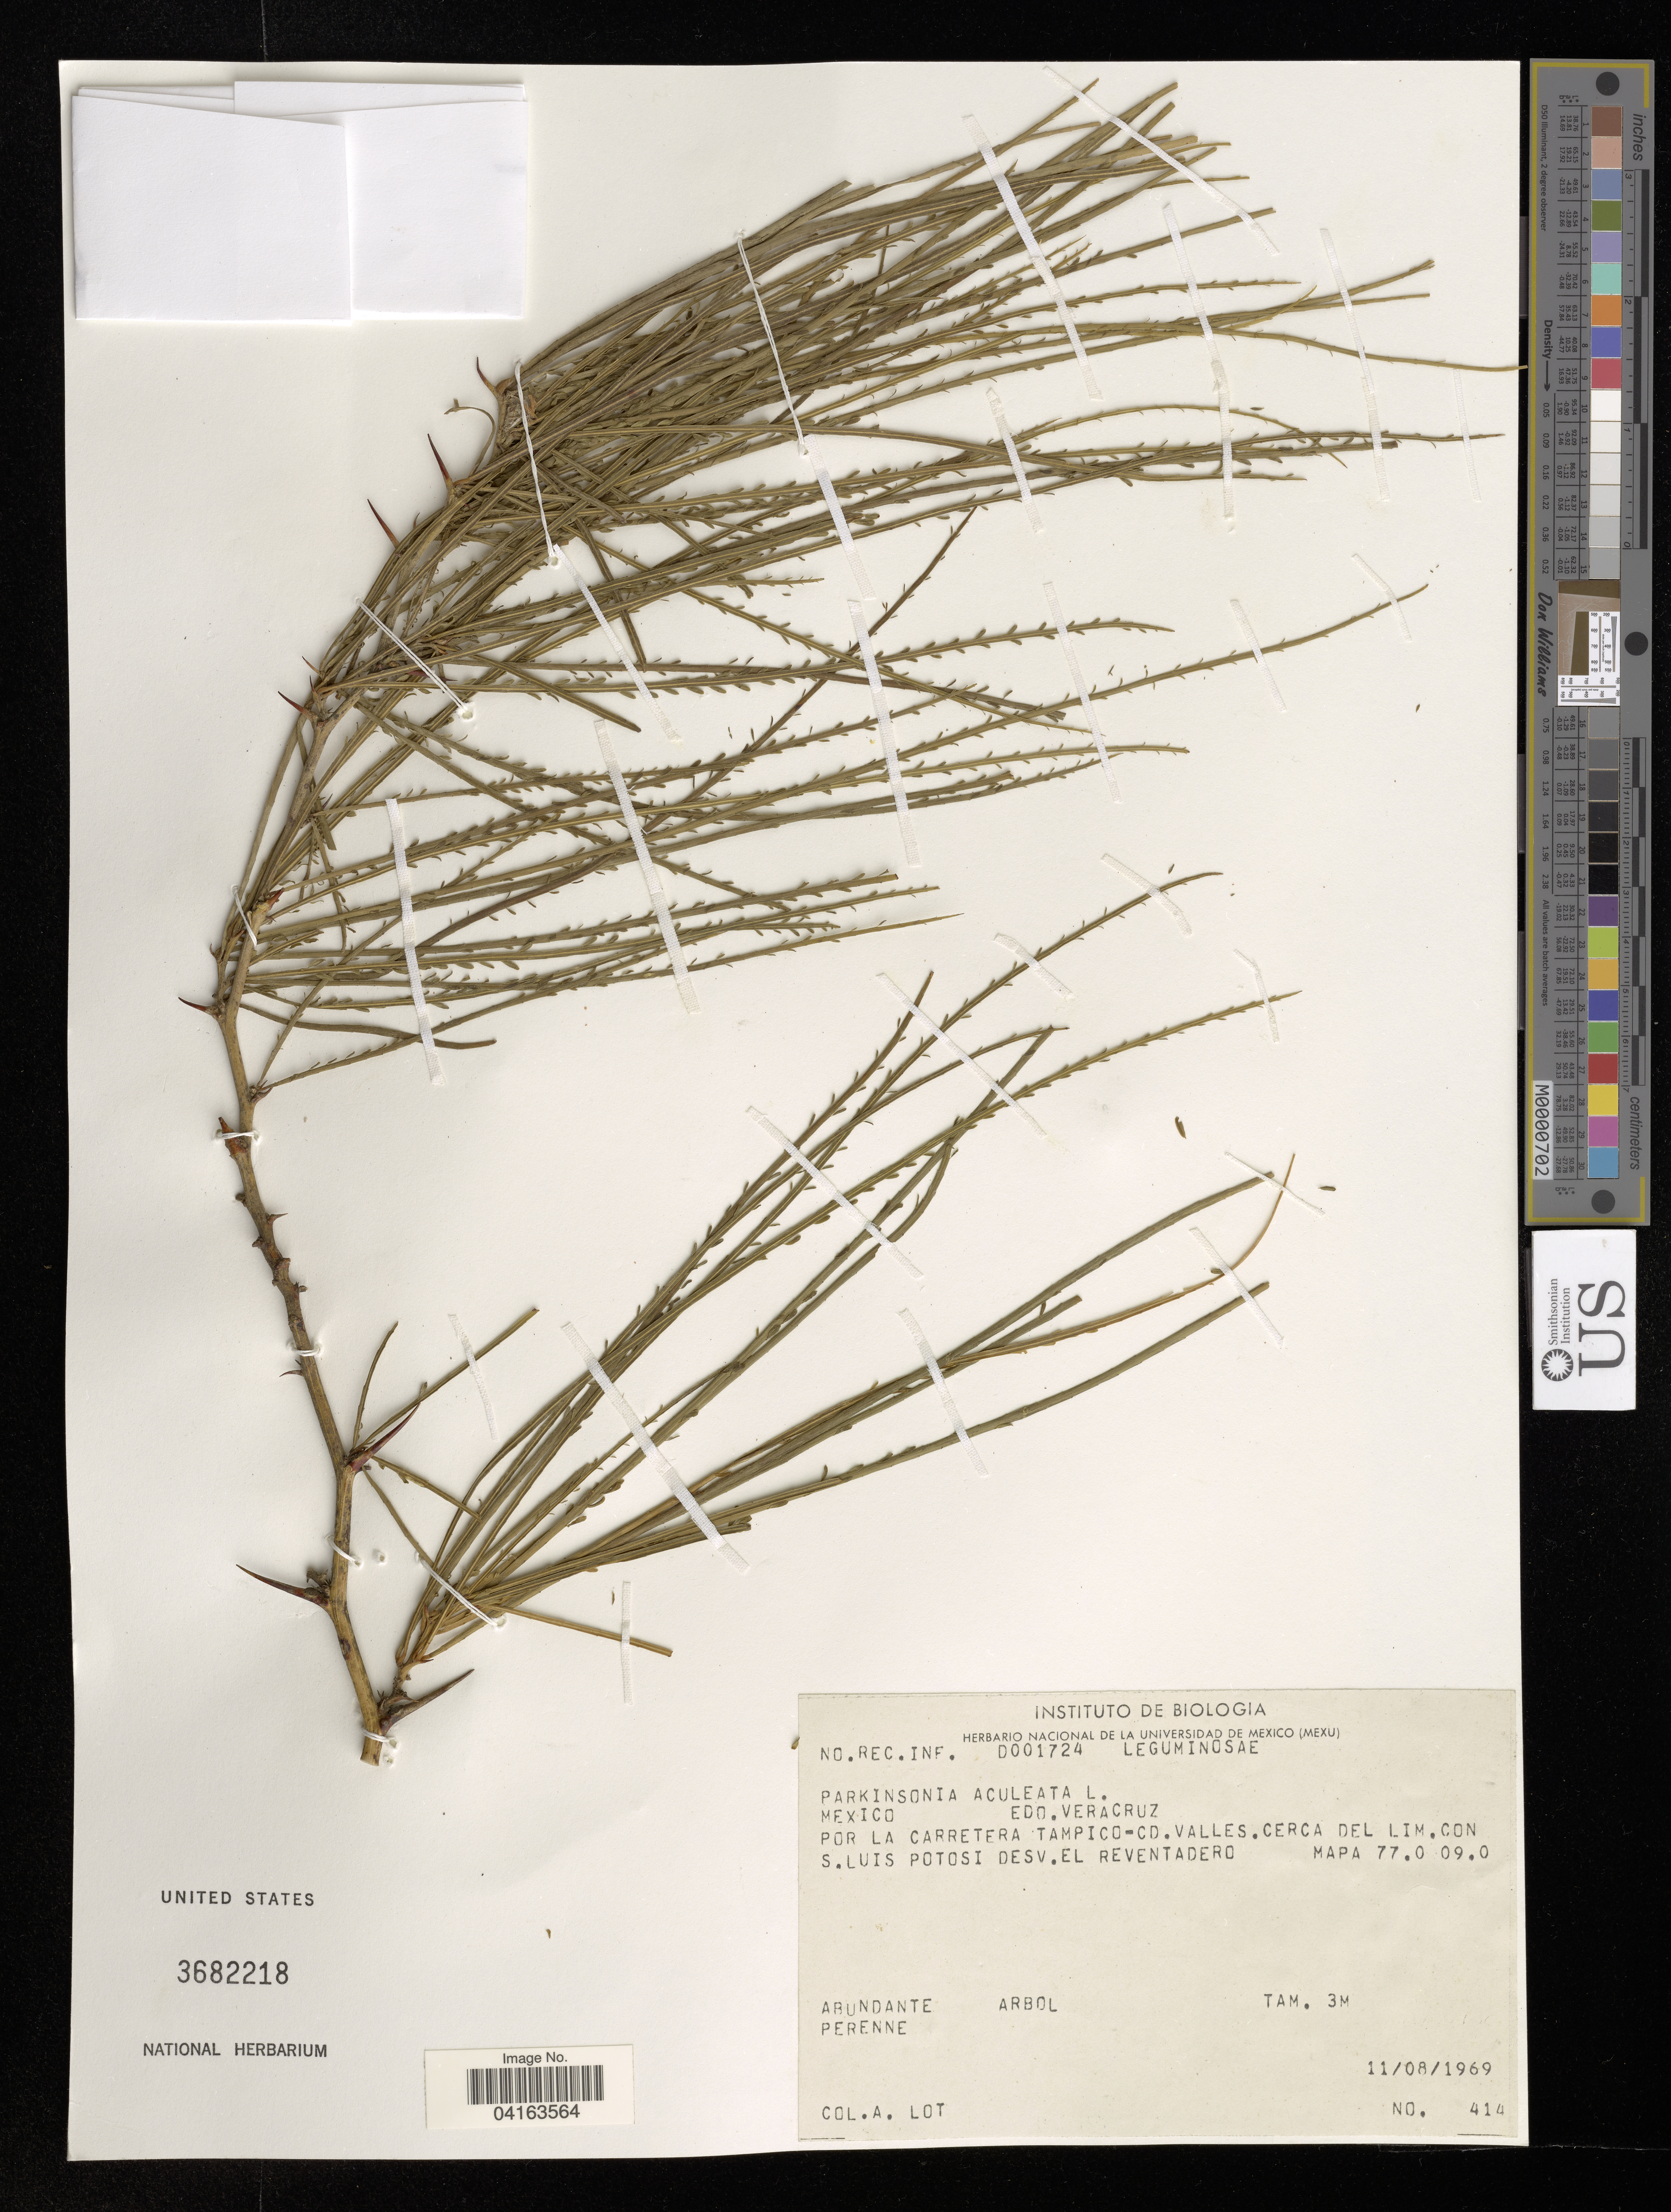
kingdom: Plantae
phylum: Tracheophyta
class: Magnoliopsida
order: Fabales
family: Fabaceae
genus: Parkinsonia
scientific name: Parkinsonia aculeata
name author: L.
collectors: Lot, A.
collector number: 414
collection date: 1969-08-11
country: Mexico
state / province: Veracruz Llave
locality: Por la Carretera Tampico-Cd. Valles. Cerca del Lim. Con S. Luis Potosi Desv. El Reventadero.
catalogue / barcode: US 3682218